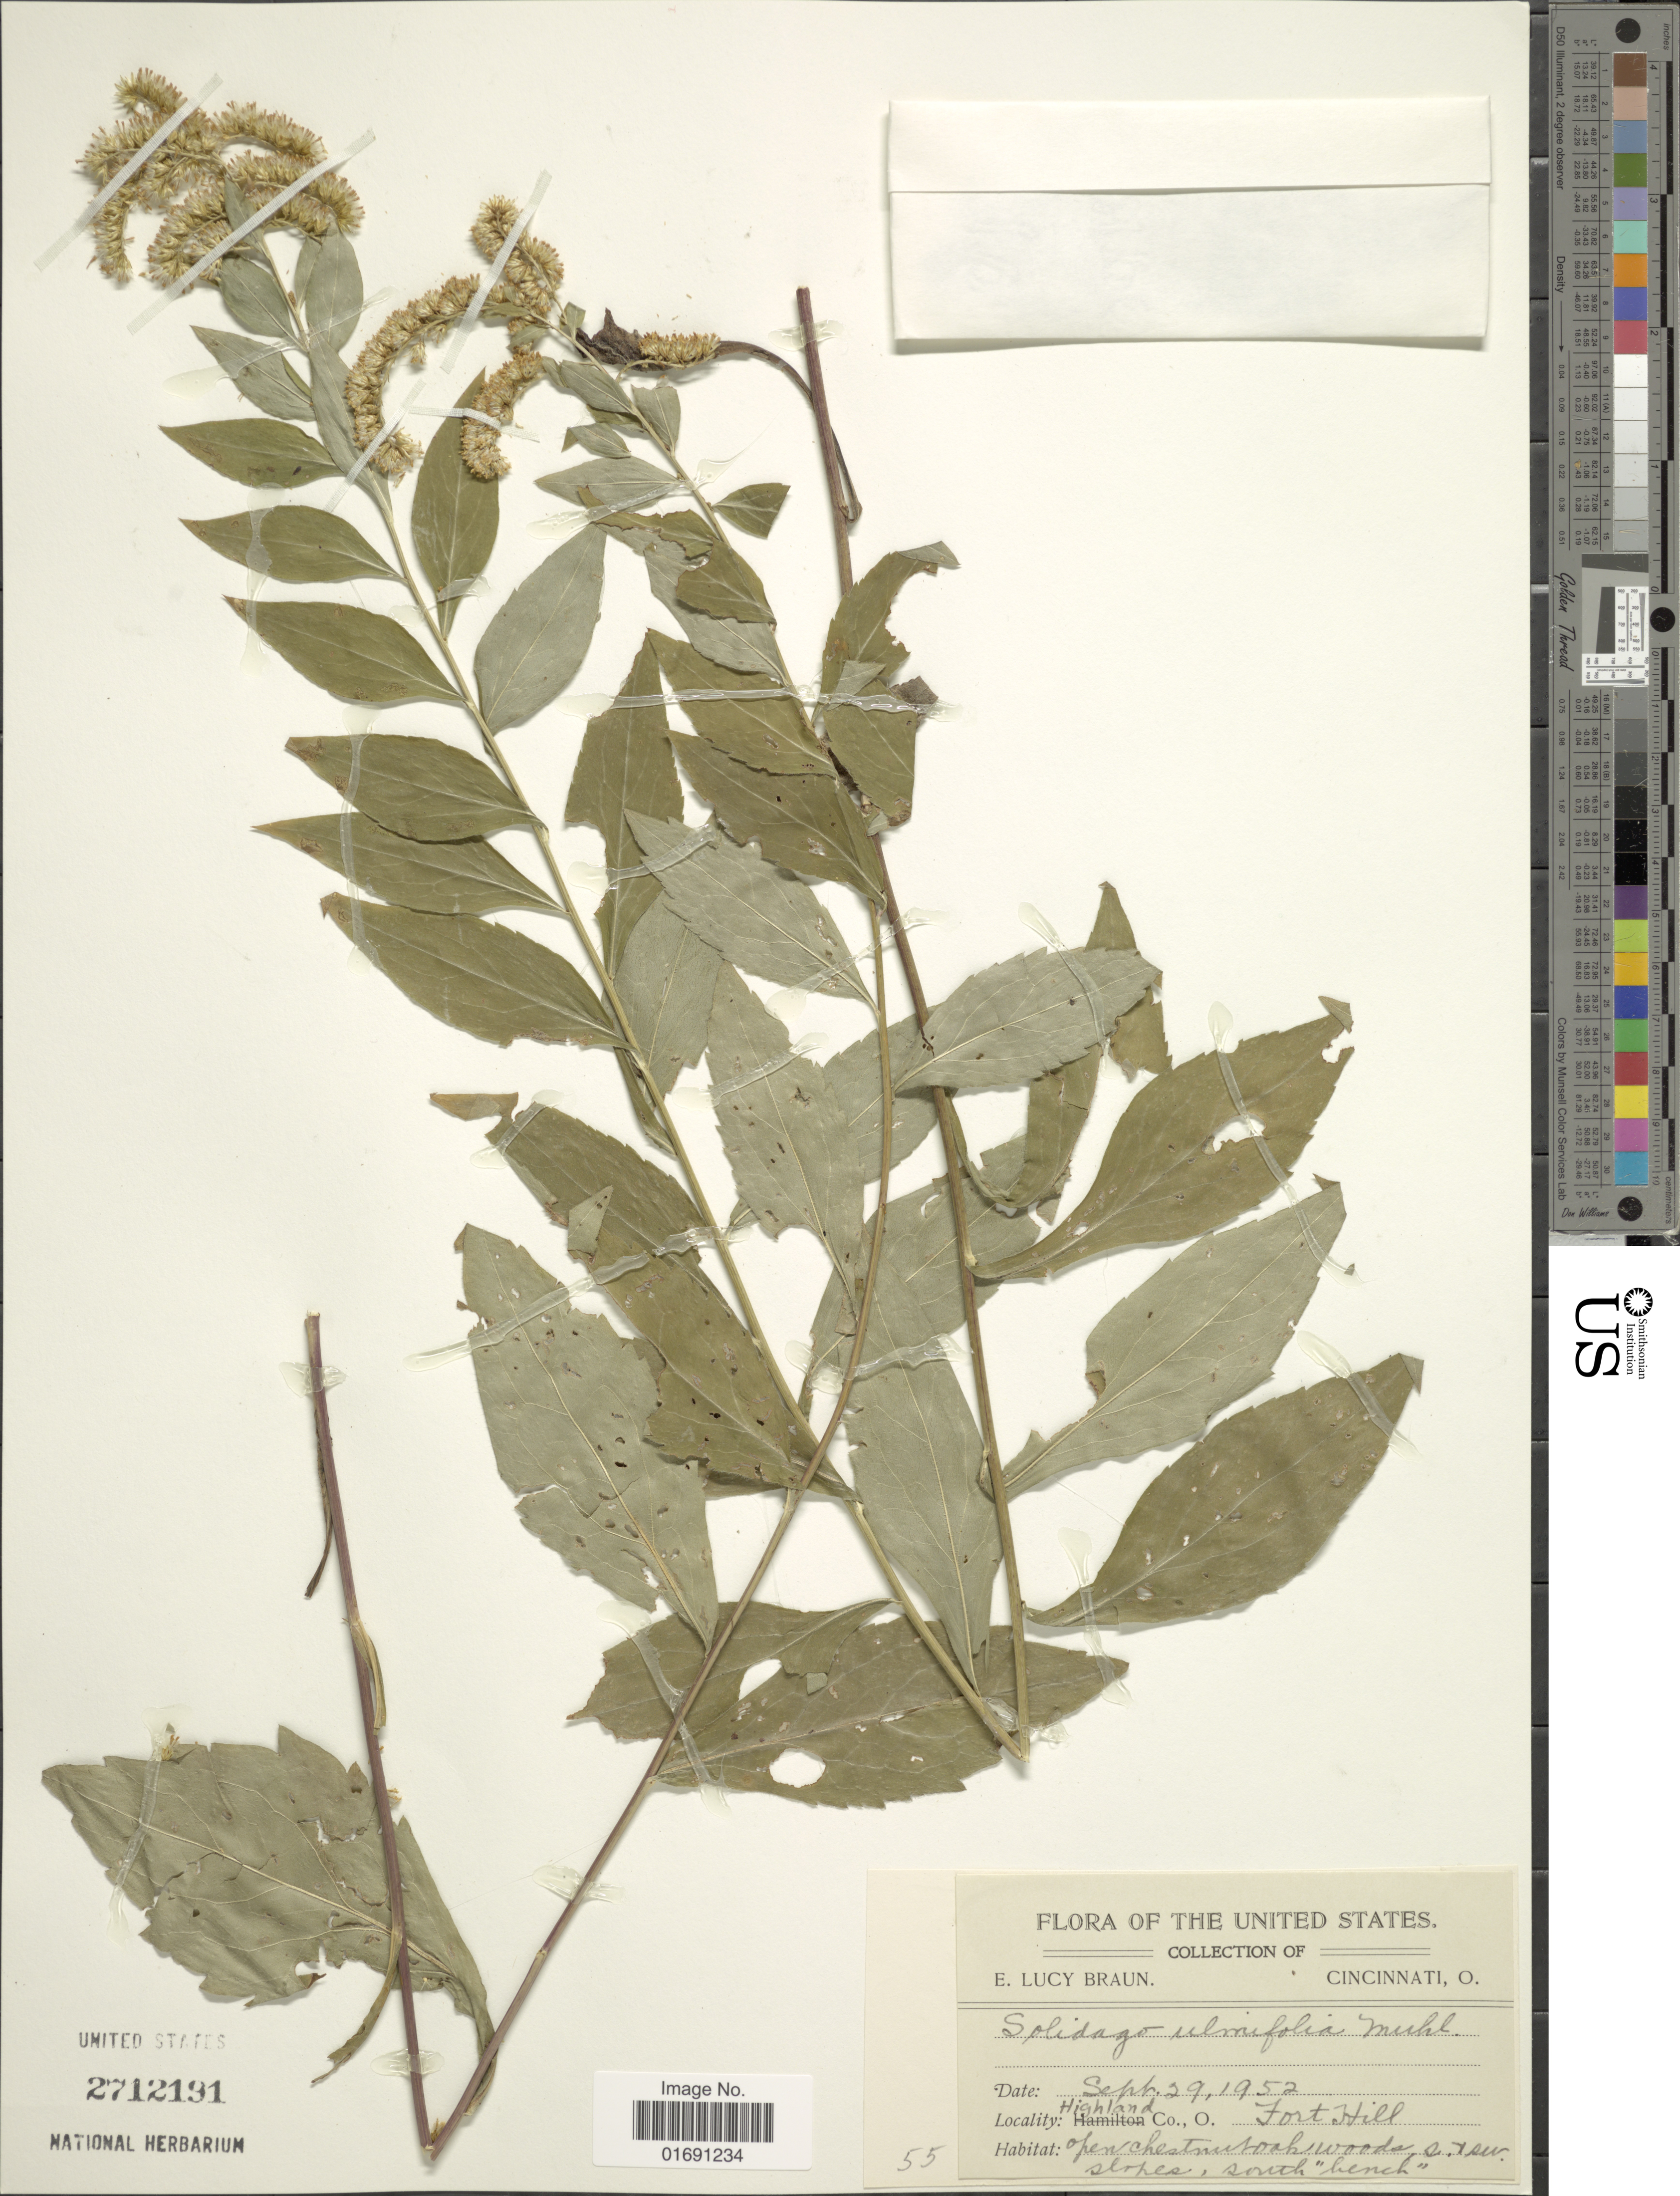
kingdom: Plantae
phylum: Tracheophyta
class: Magnoliopsida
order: Asterales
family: Asteraceae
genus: Solidago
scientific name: Solidago ulmifolia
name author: Muhl. ex Willd.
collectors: E. L. Braun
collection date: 1952-09-29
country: United States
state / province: Ohio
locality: Highland Co., Fort Hill, open chestnut oak woods s and sw slopes, south "bench."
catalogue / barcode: US 2712191